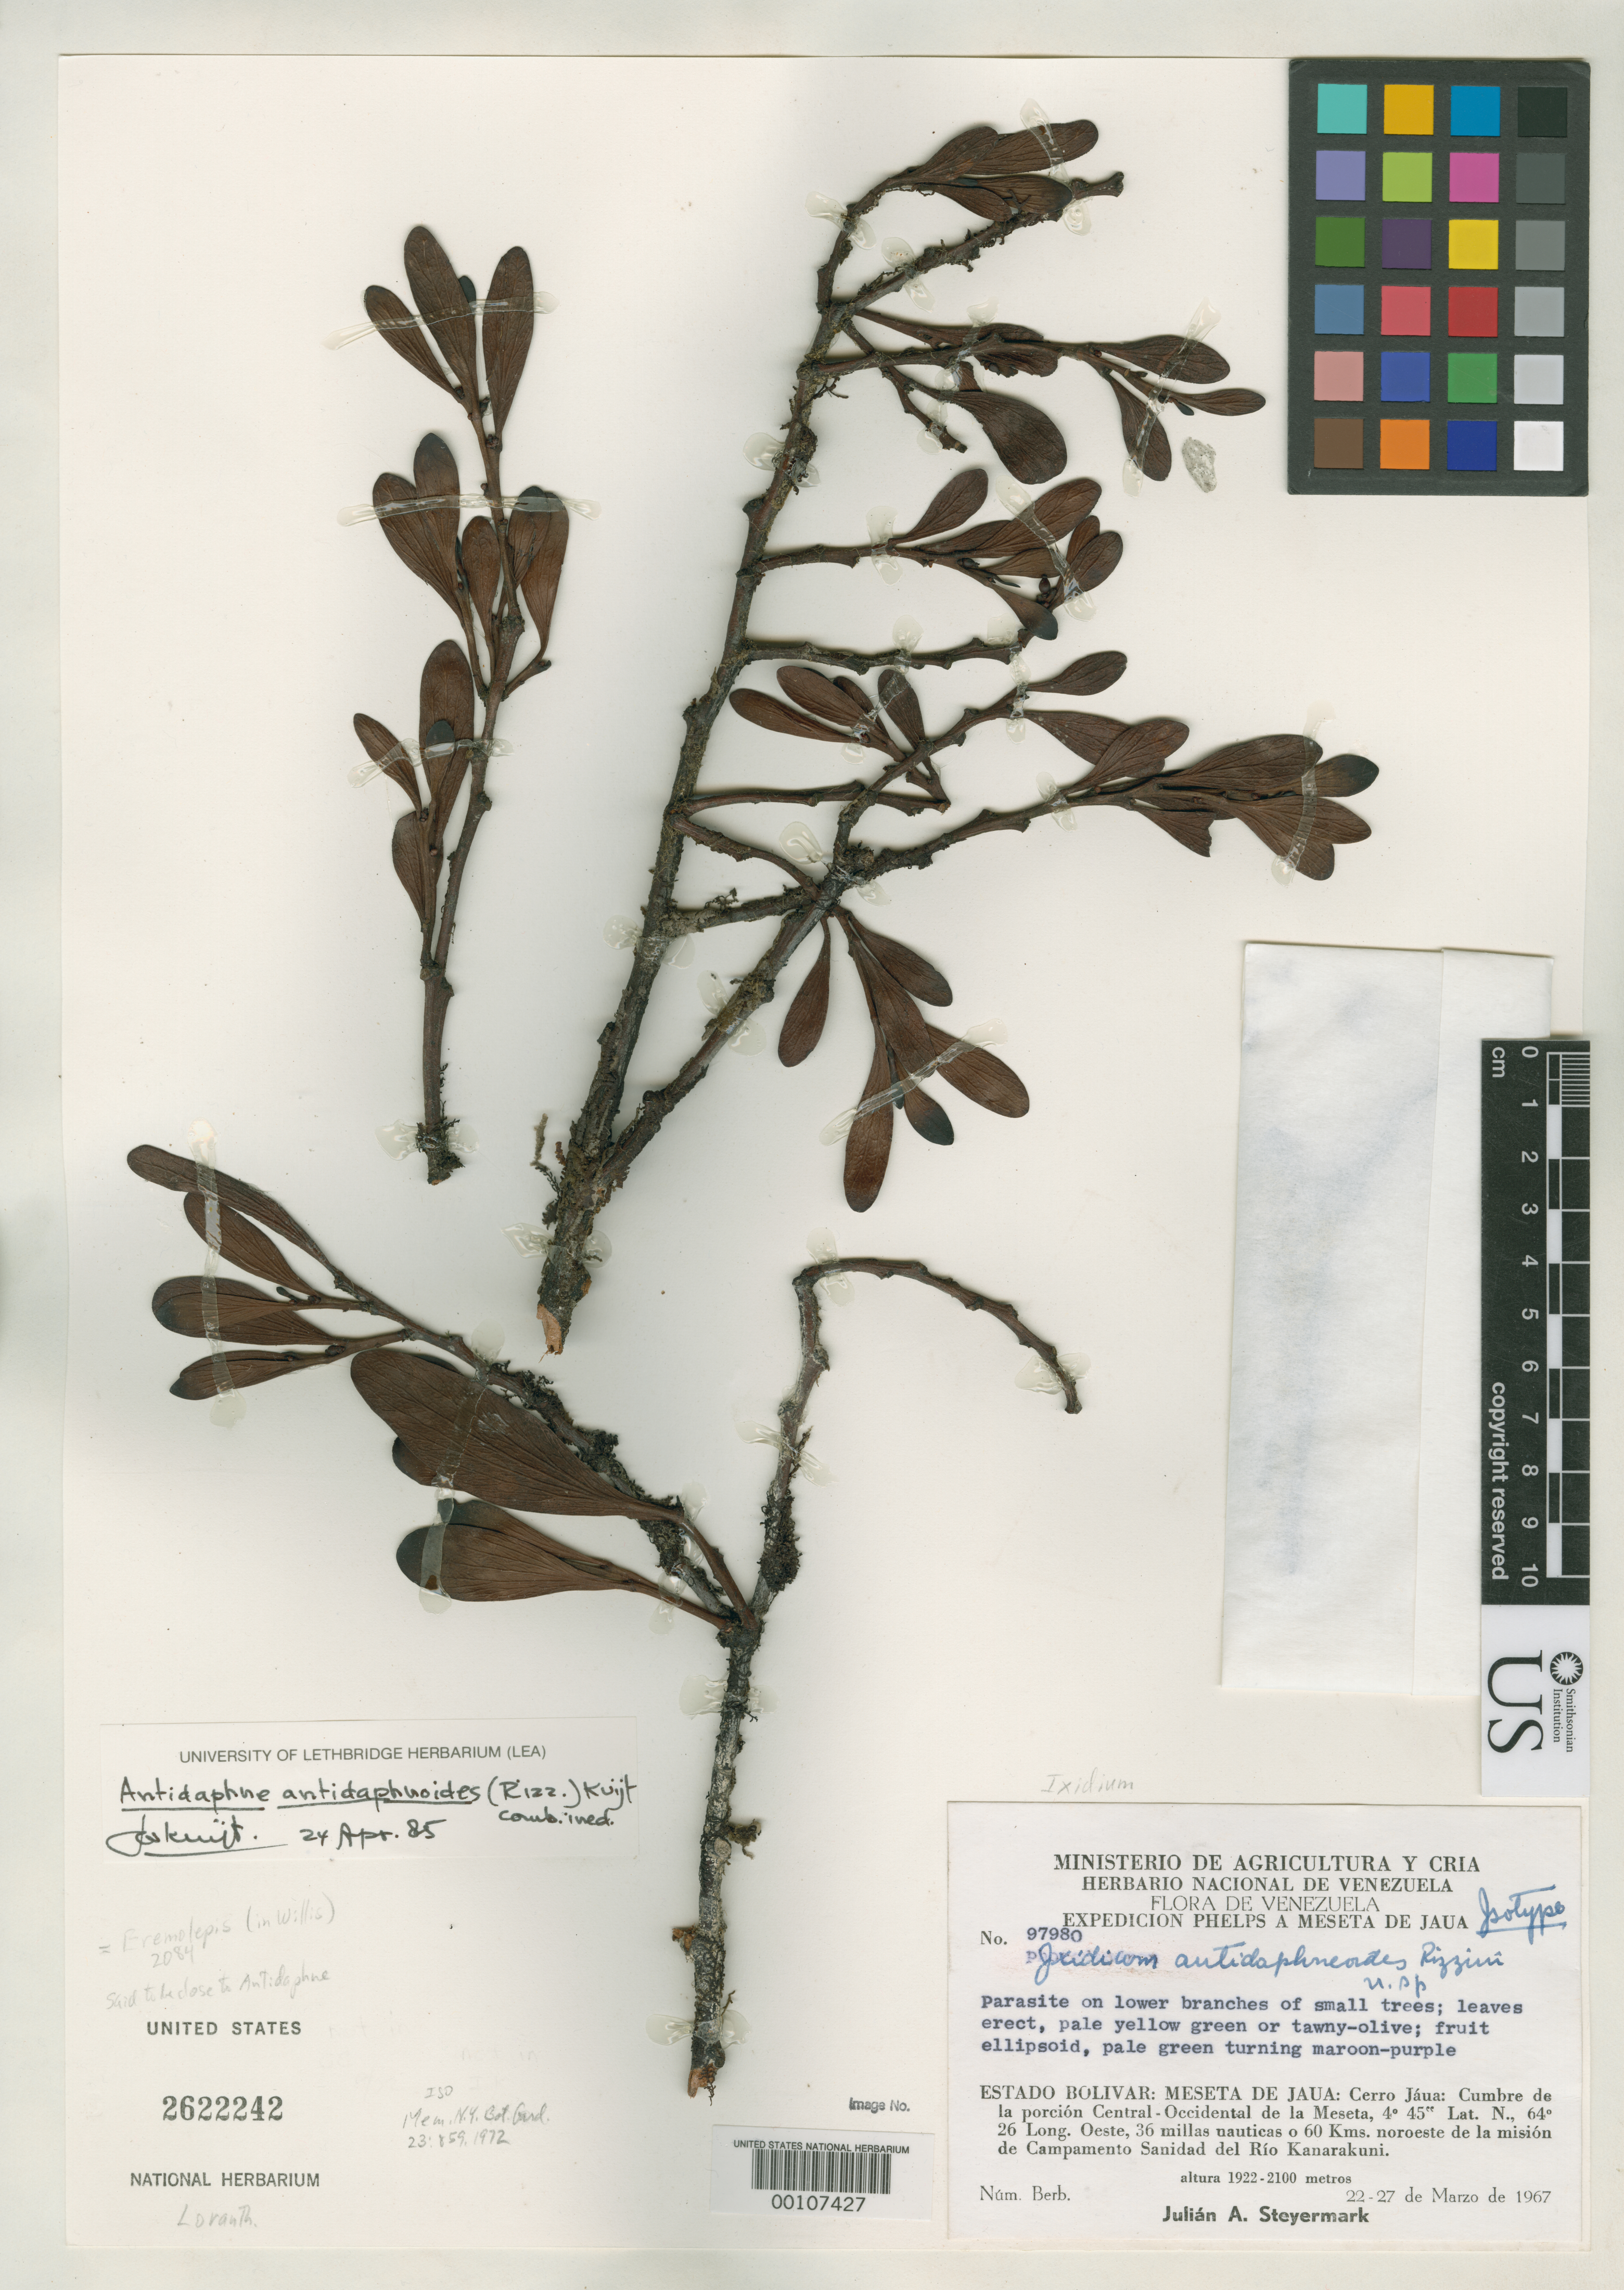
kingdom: Plantae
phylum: Tracheophyta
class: Magnoliopsida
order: Santalales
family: Santalaceae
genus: Ixidium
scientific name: Ixidium antidaphneoides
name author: Rizzini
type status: Isotype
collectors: J. Steyermark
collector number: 97980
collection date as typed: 22 Mar 1967 to 27 Mar 1967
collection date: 1967-03-22/1967-03-27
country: Venezuela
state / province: Bolivar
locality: Meseta Dejaua, Cerro Jaua, 60 km. northeast of Mision de Campamento Sanidad del Rio Kanarakuni.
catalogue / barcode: US 2622242